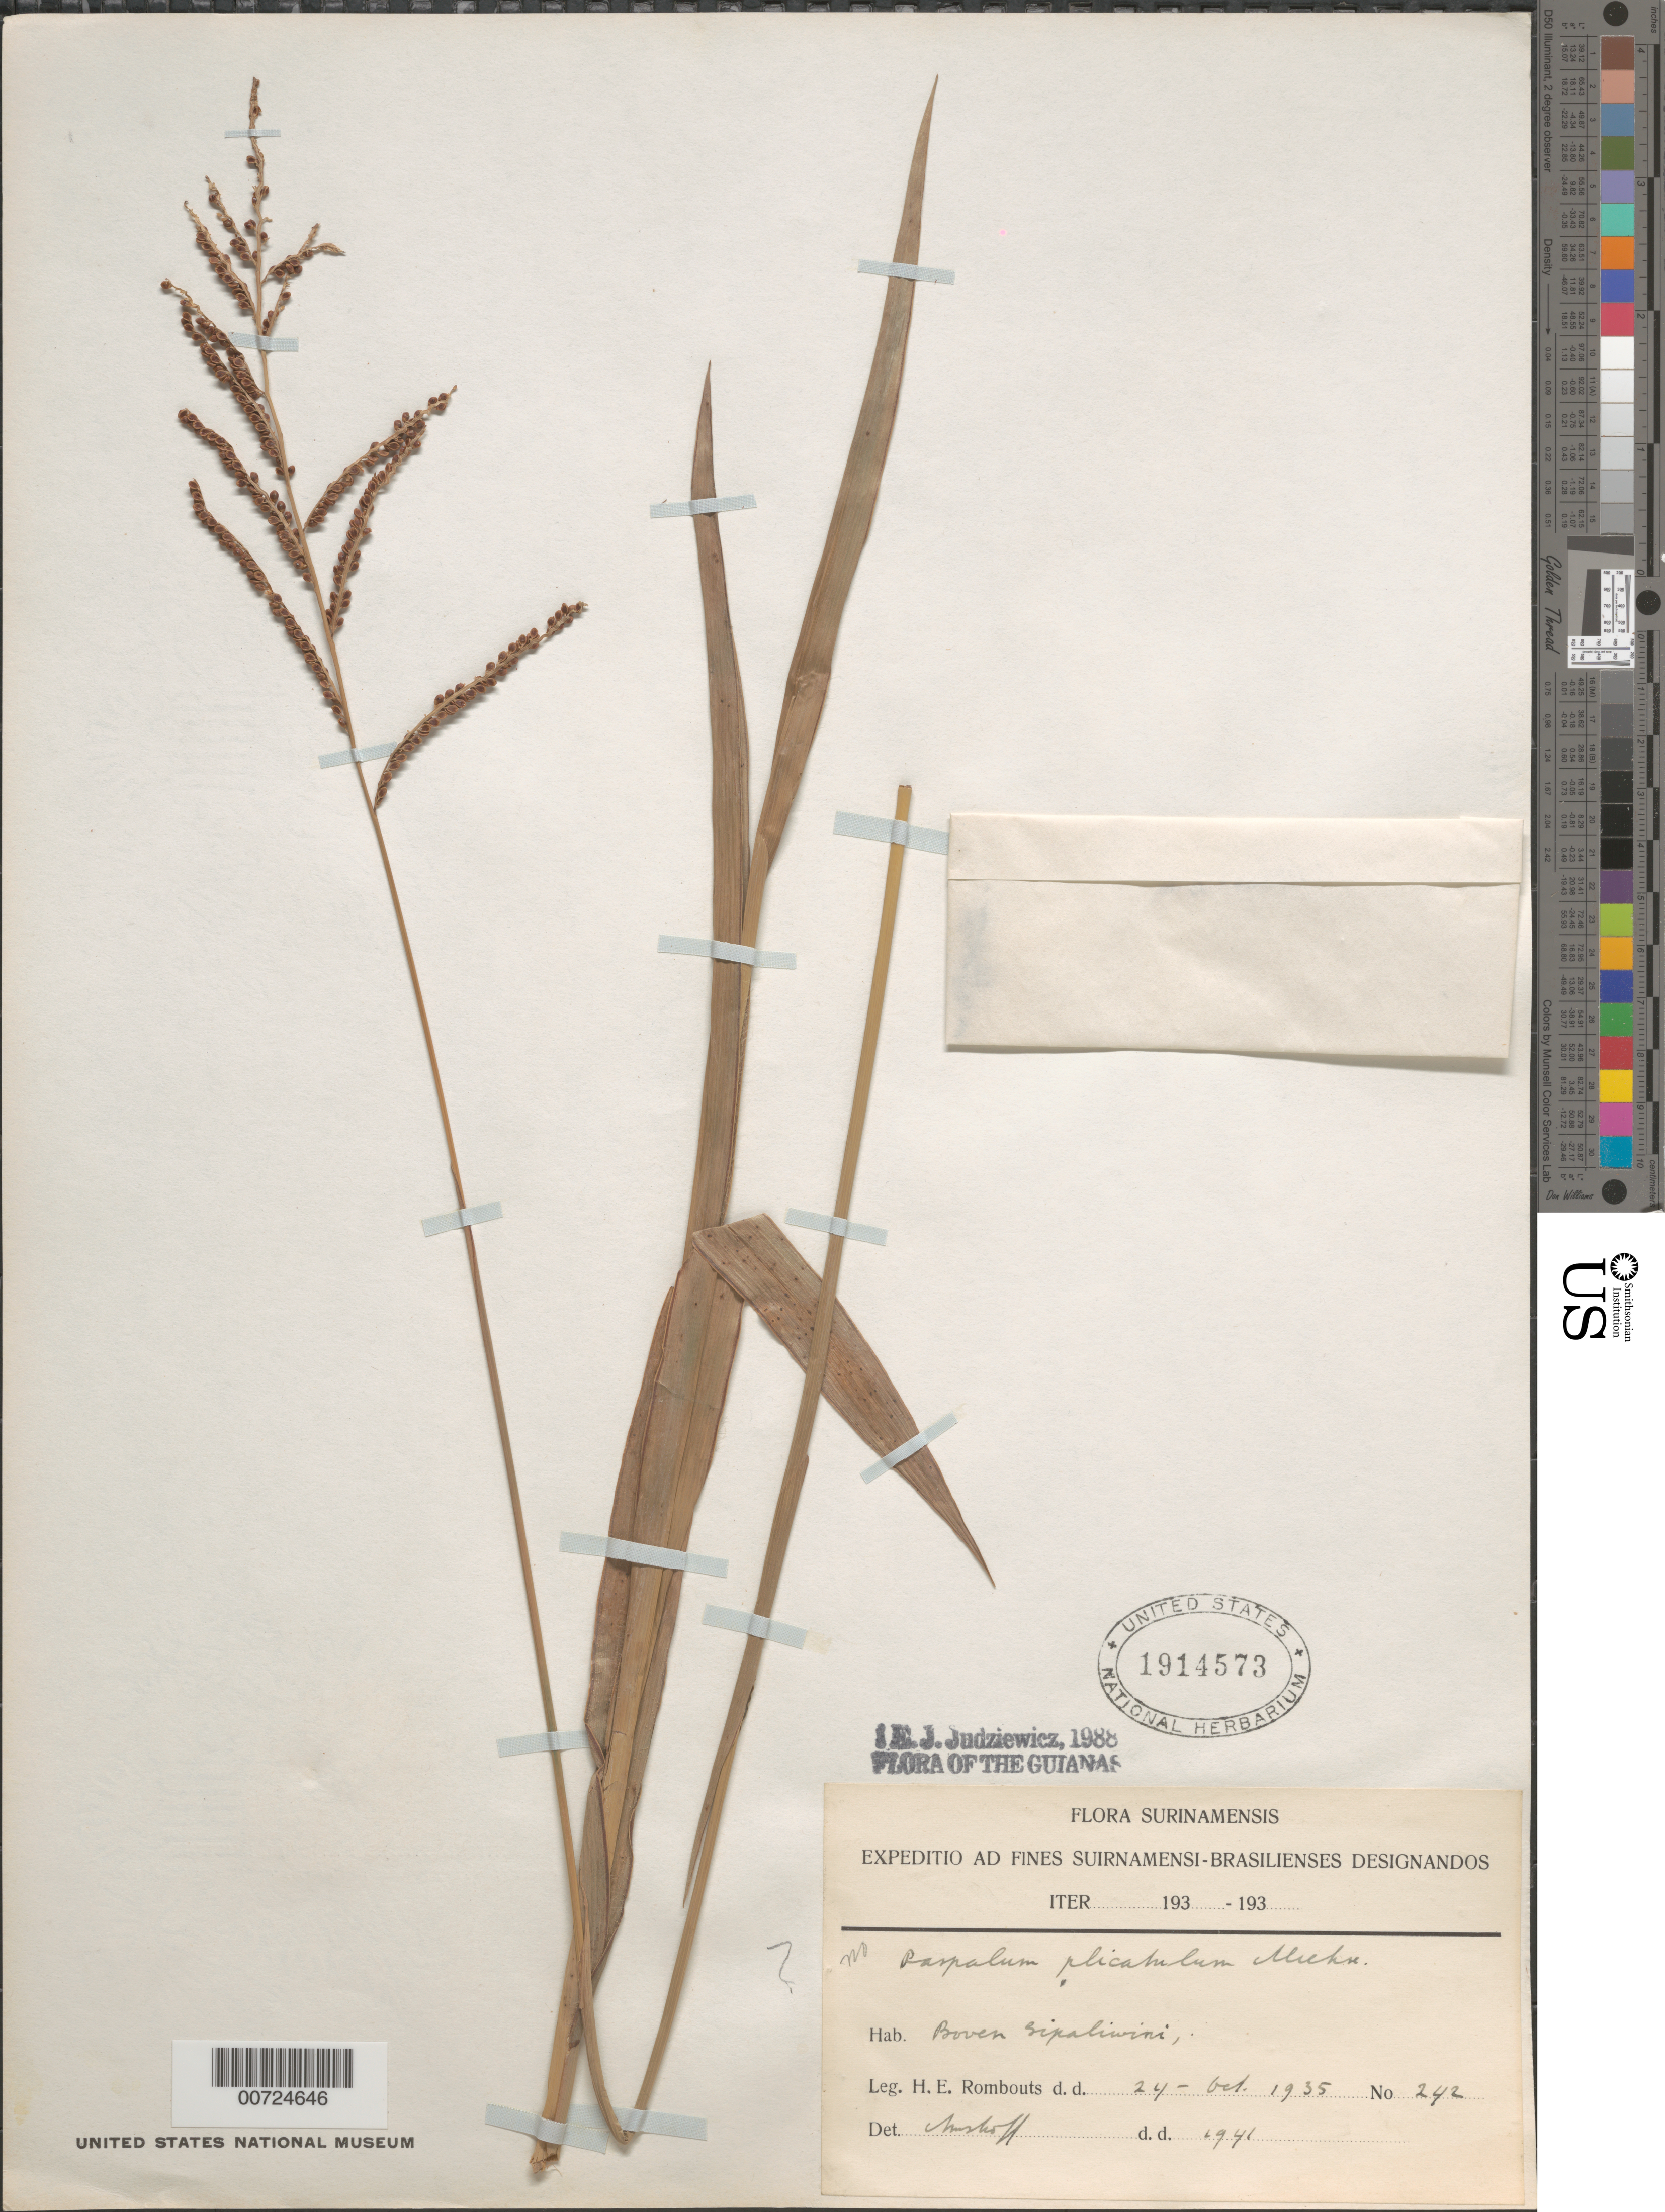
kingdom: Plantae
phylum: Tracheophyta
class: Liliopsida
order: Poales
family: Poaceae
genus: Paspalum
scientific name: Paspalum plicatulum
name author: Michx.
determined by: Amshoff, G. J. H.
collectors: H. Rombouts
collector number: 242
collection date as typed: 24-Oct-35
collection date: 1935-10-24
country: Suriname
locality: Upper Sipaliwini R.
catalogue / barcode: US 1914573